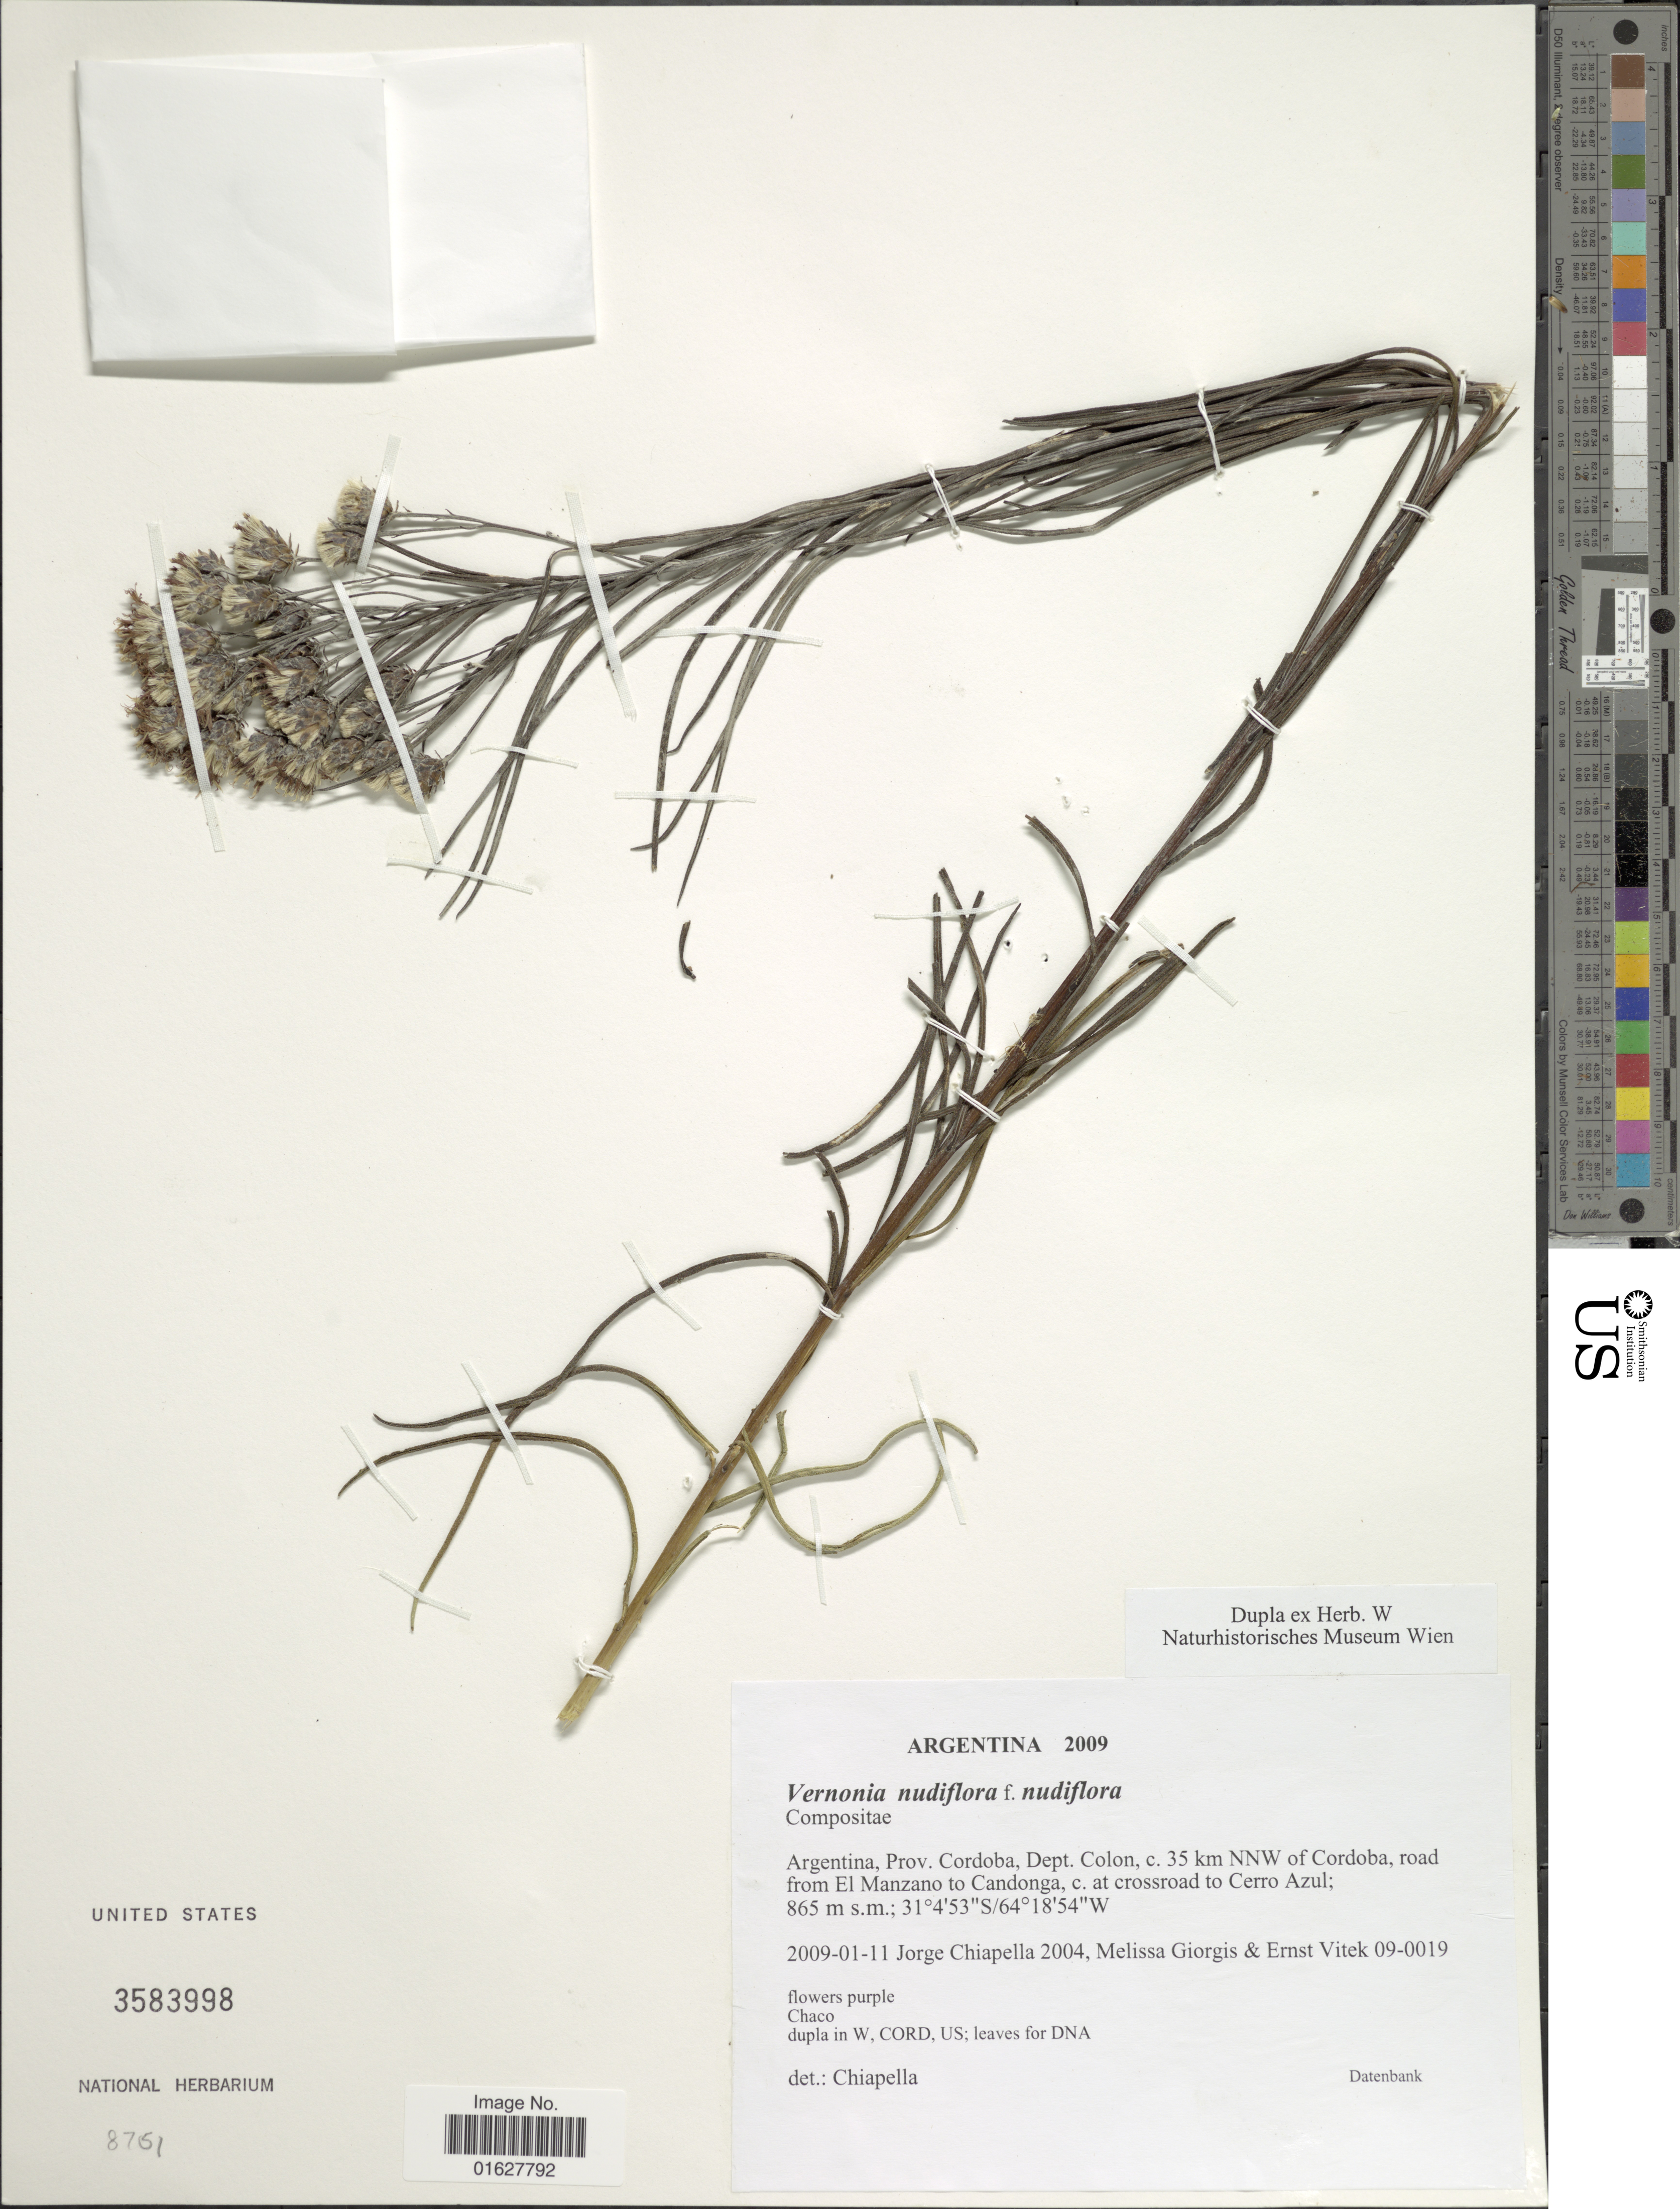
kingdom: Plantae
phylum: Tracheophyta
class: Magnoliopsida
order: Asterales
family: Asteraceae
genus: Vernonanthura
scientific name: Vernonanthura nudiflora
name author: (Less.) H. Rob.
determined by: Renon, Polla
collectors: J. Chiapella, M. Giorgis & E. Vitek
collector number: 2004/09-0019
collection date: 2009-01-11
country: Argentina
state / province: Cordoba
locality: Argentina, prov. Cordoba, Dept. Colon, c. 35 km NNW of Cordoba, road from El Manzano to Candonga, c. at crossroad to Cerro Azul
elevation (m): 865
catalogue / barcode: US 3583998